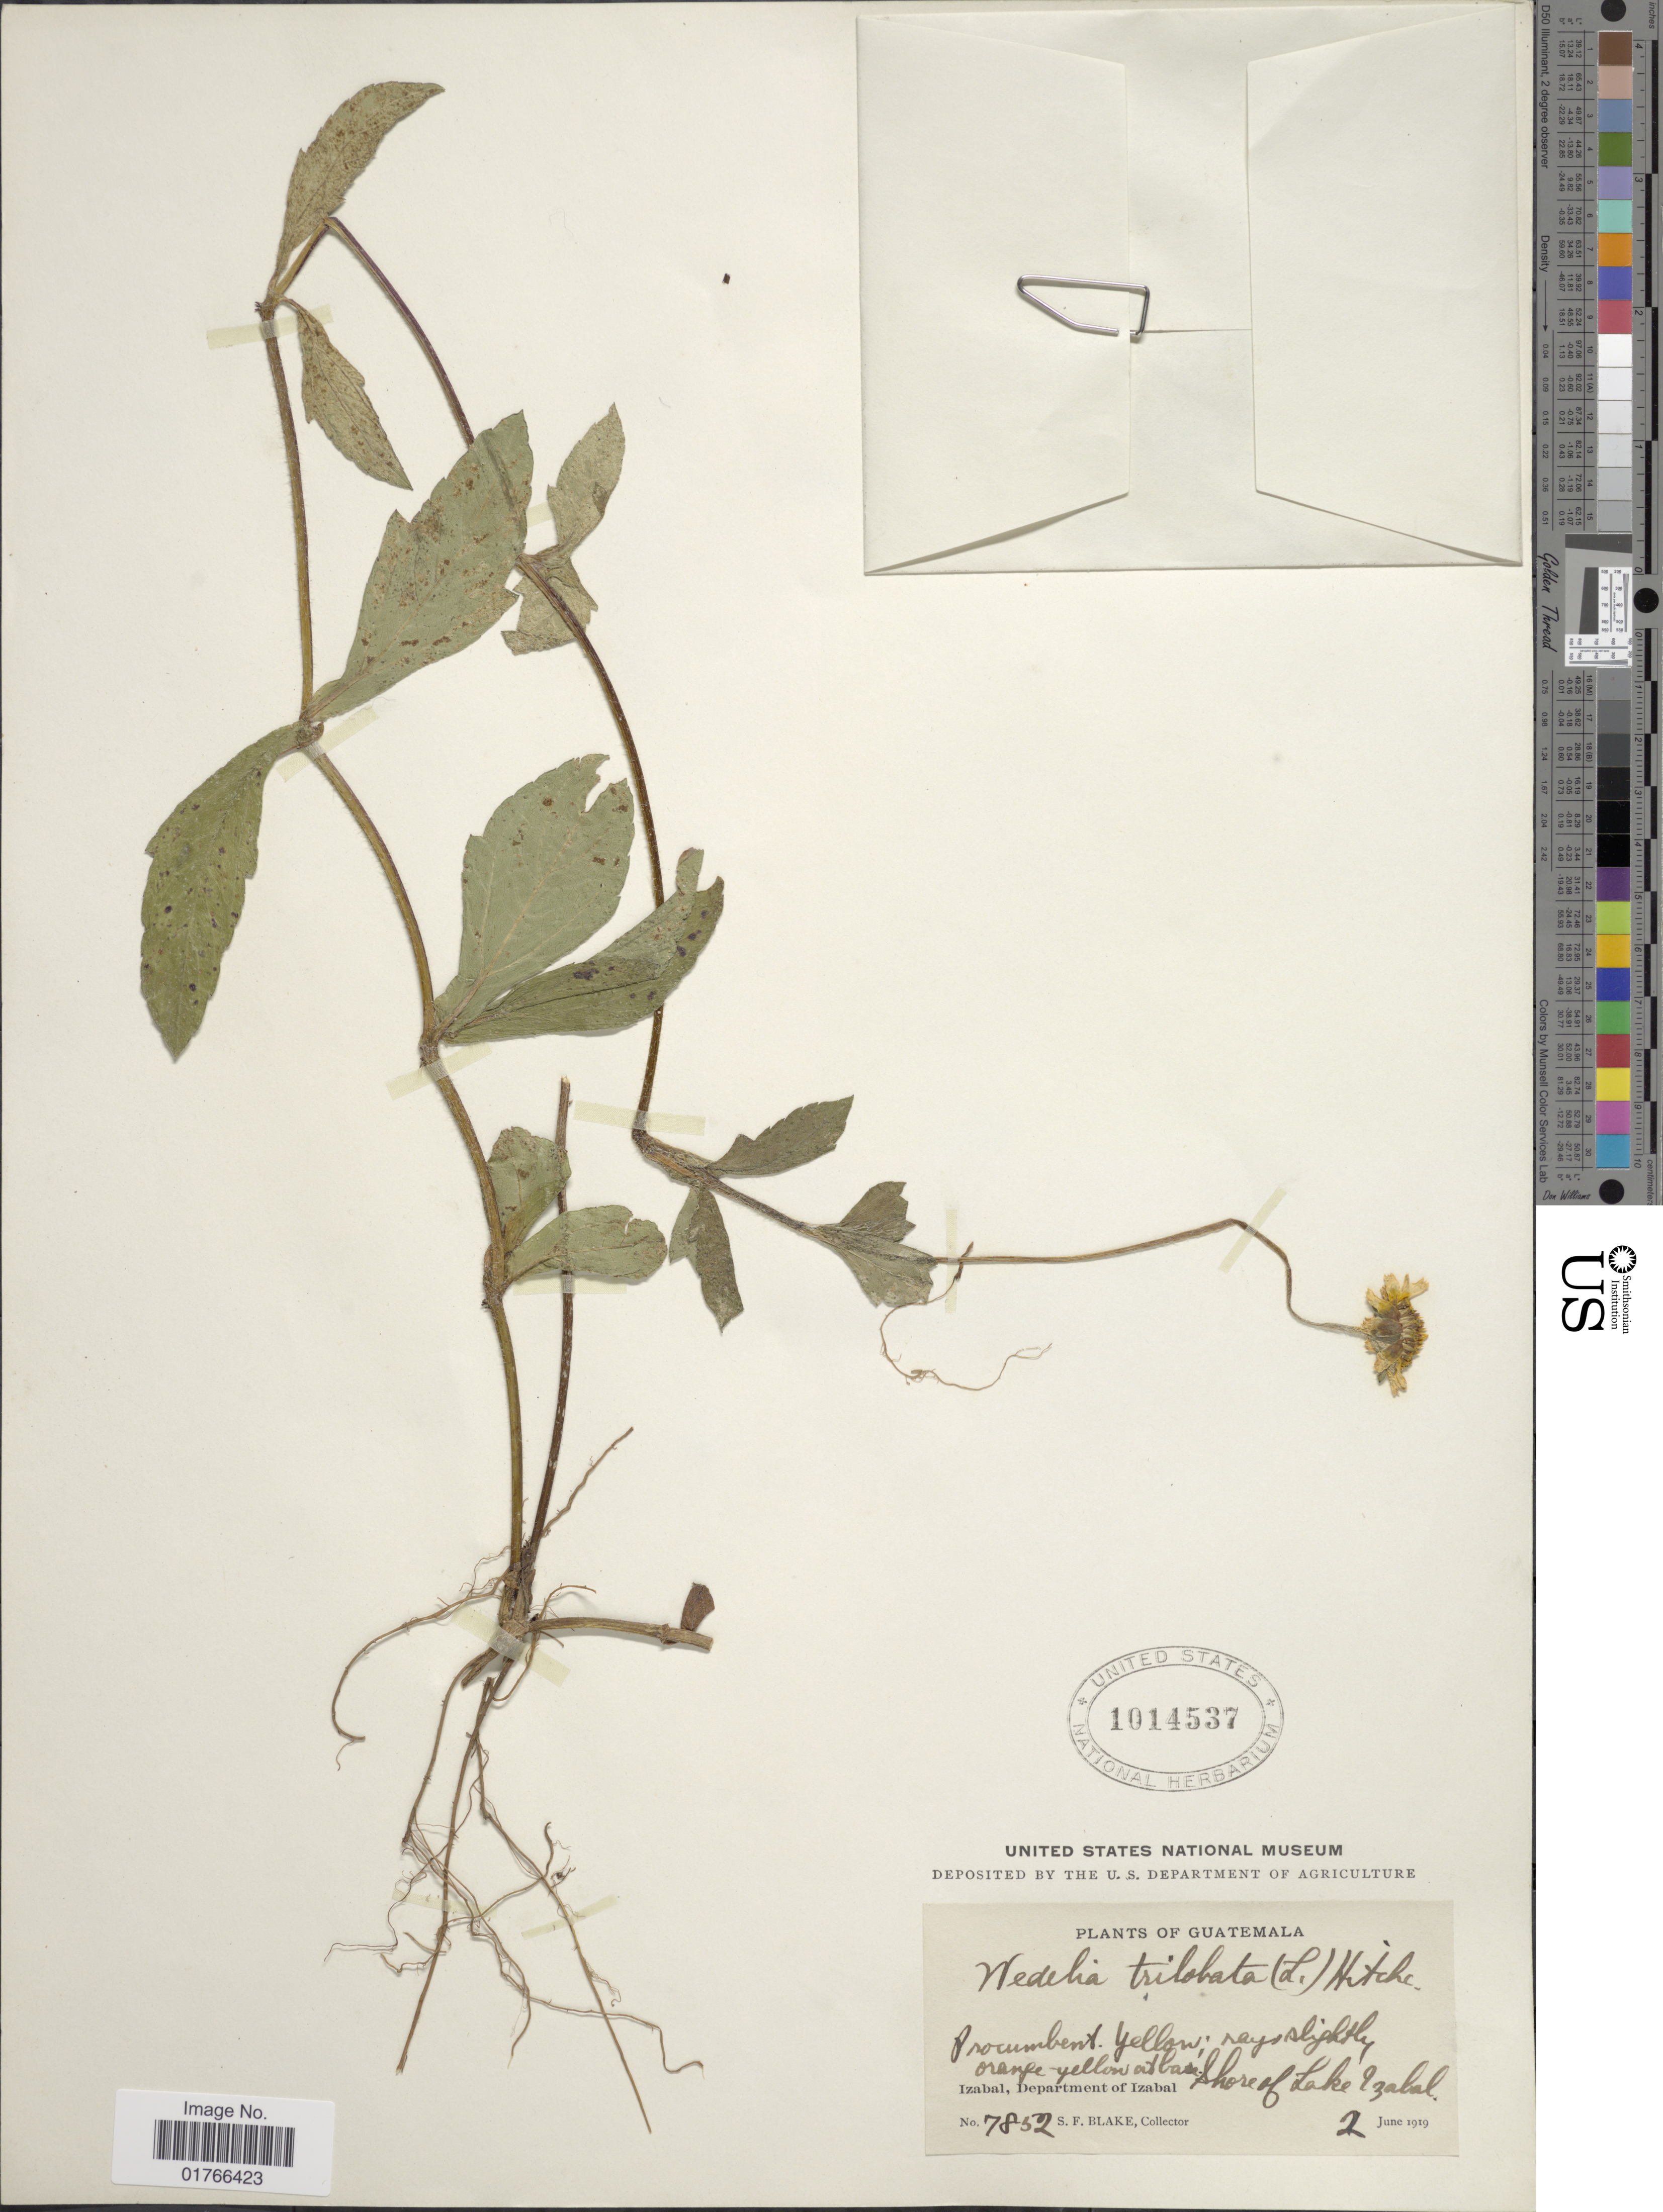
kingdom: Plantae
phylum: Tracheophyta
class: Magnoliopsida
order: Asterales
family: Asteraceae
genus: Sphagneticola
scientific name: Sphagneticola trilobata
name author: (L.) Pruski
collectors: S. Blake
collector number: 7852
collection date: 1919-06-02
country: Guatemala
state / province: Izabal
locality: Shore of Lake Izabal, Izabal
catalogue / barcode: US 1014537